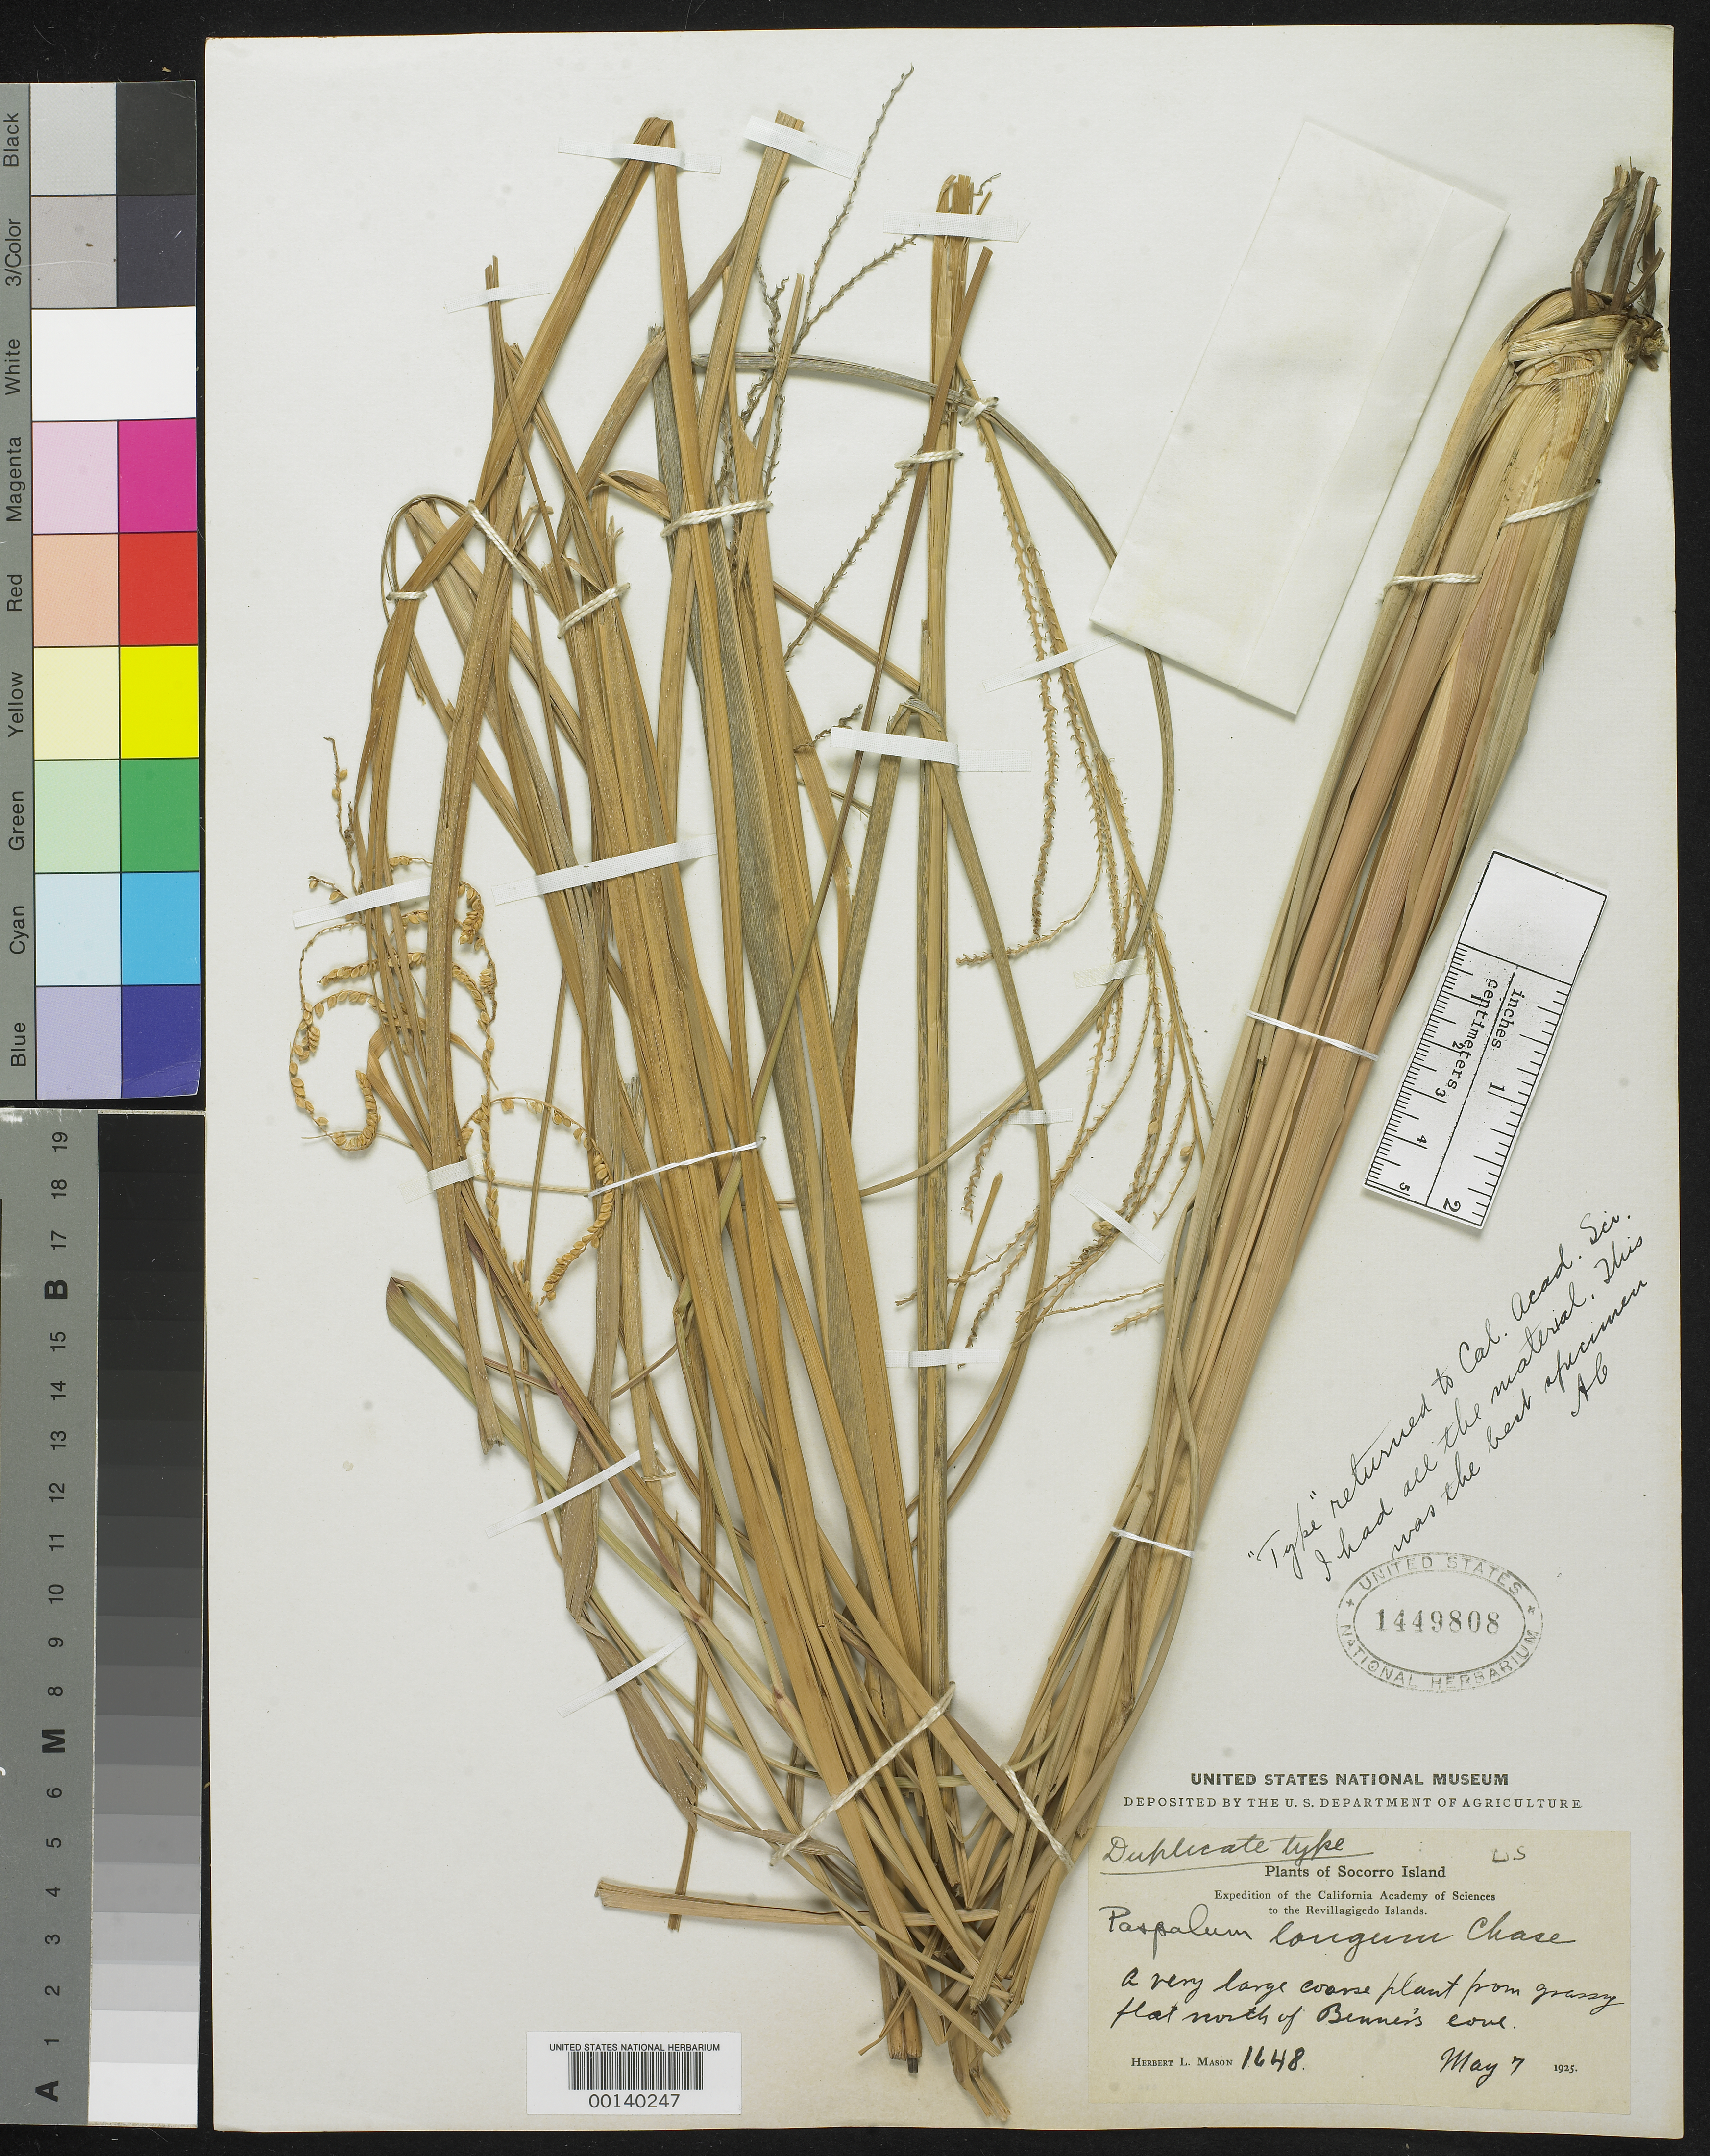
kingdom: Plantae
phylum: Tracheophyta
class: Liliopsida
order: Poales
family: Poaceae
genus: Paspalum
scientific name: Paspalum longum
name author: Chase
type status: Isotype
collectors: H. L. Mason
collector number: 1648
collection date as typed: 07 May 1925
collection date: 1925-05-07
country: Chile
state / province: Aisén (XI)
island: Guarnblin (Socorro) Island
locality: N of Benner Cave.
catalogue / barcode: US 1449808